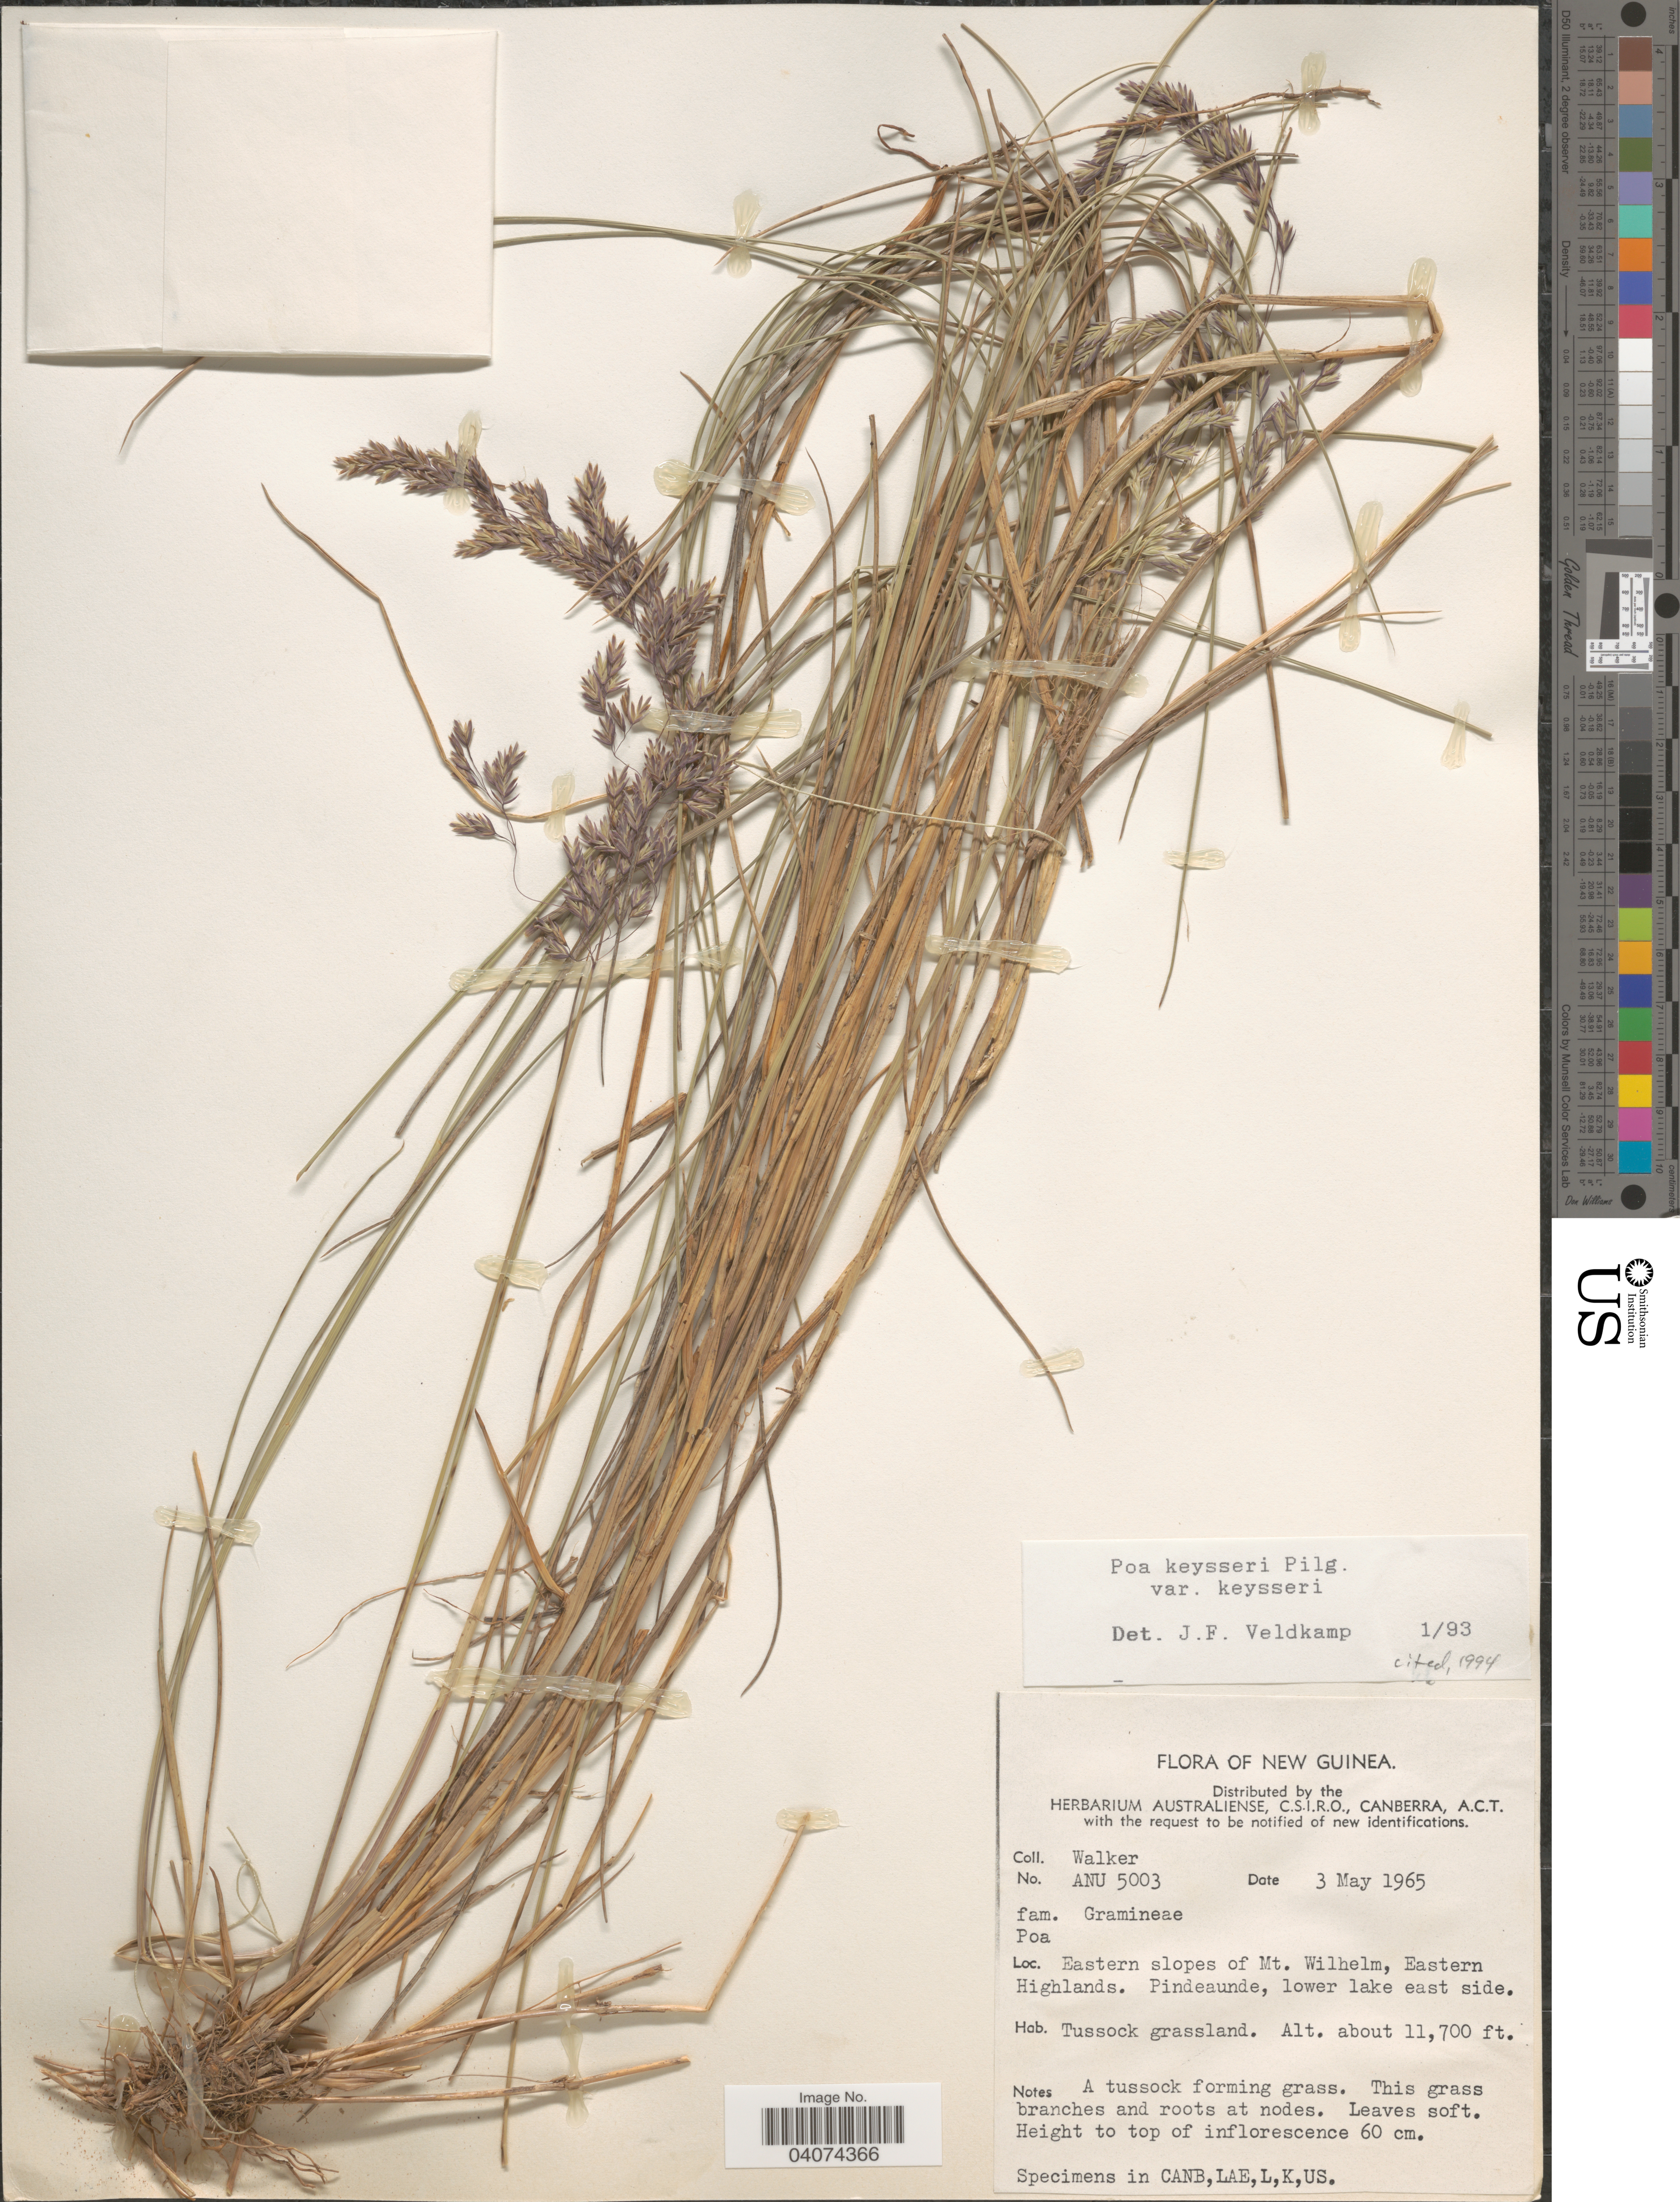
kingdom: Plantae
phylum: Tracheophyta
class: Liliopsida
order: Poales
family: Poaceae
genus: Poa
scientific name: Poa keysseri subsp. keysseri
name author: Pilg.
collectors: -. Walker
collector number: ANU 5003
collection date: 1965-05-03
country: Papua New Guinea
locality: New Guinea. Eastern slopes of Mt. Wilhelm, Eastern Higlands. Pindeaunde, lower lake east side.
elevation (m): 3566